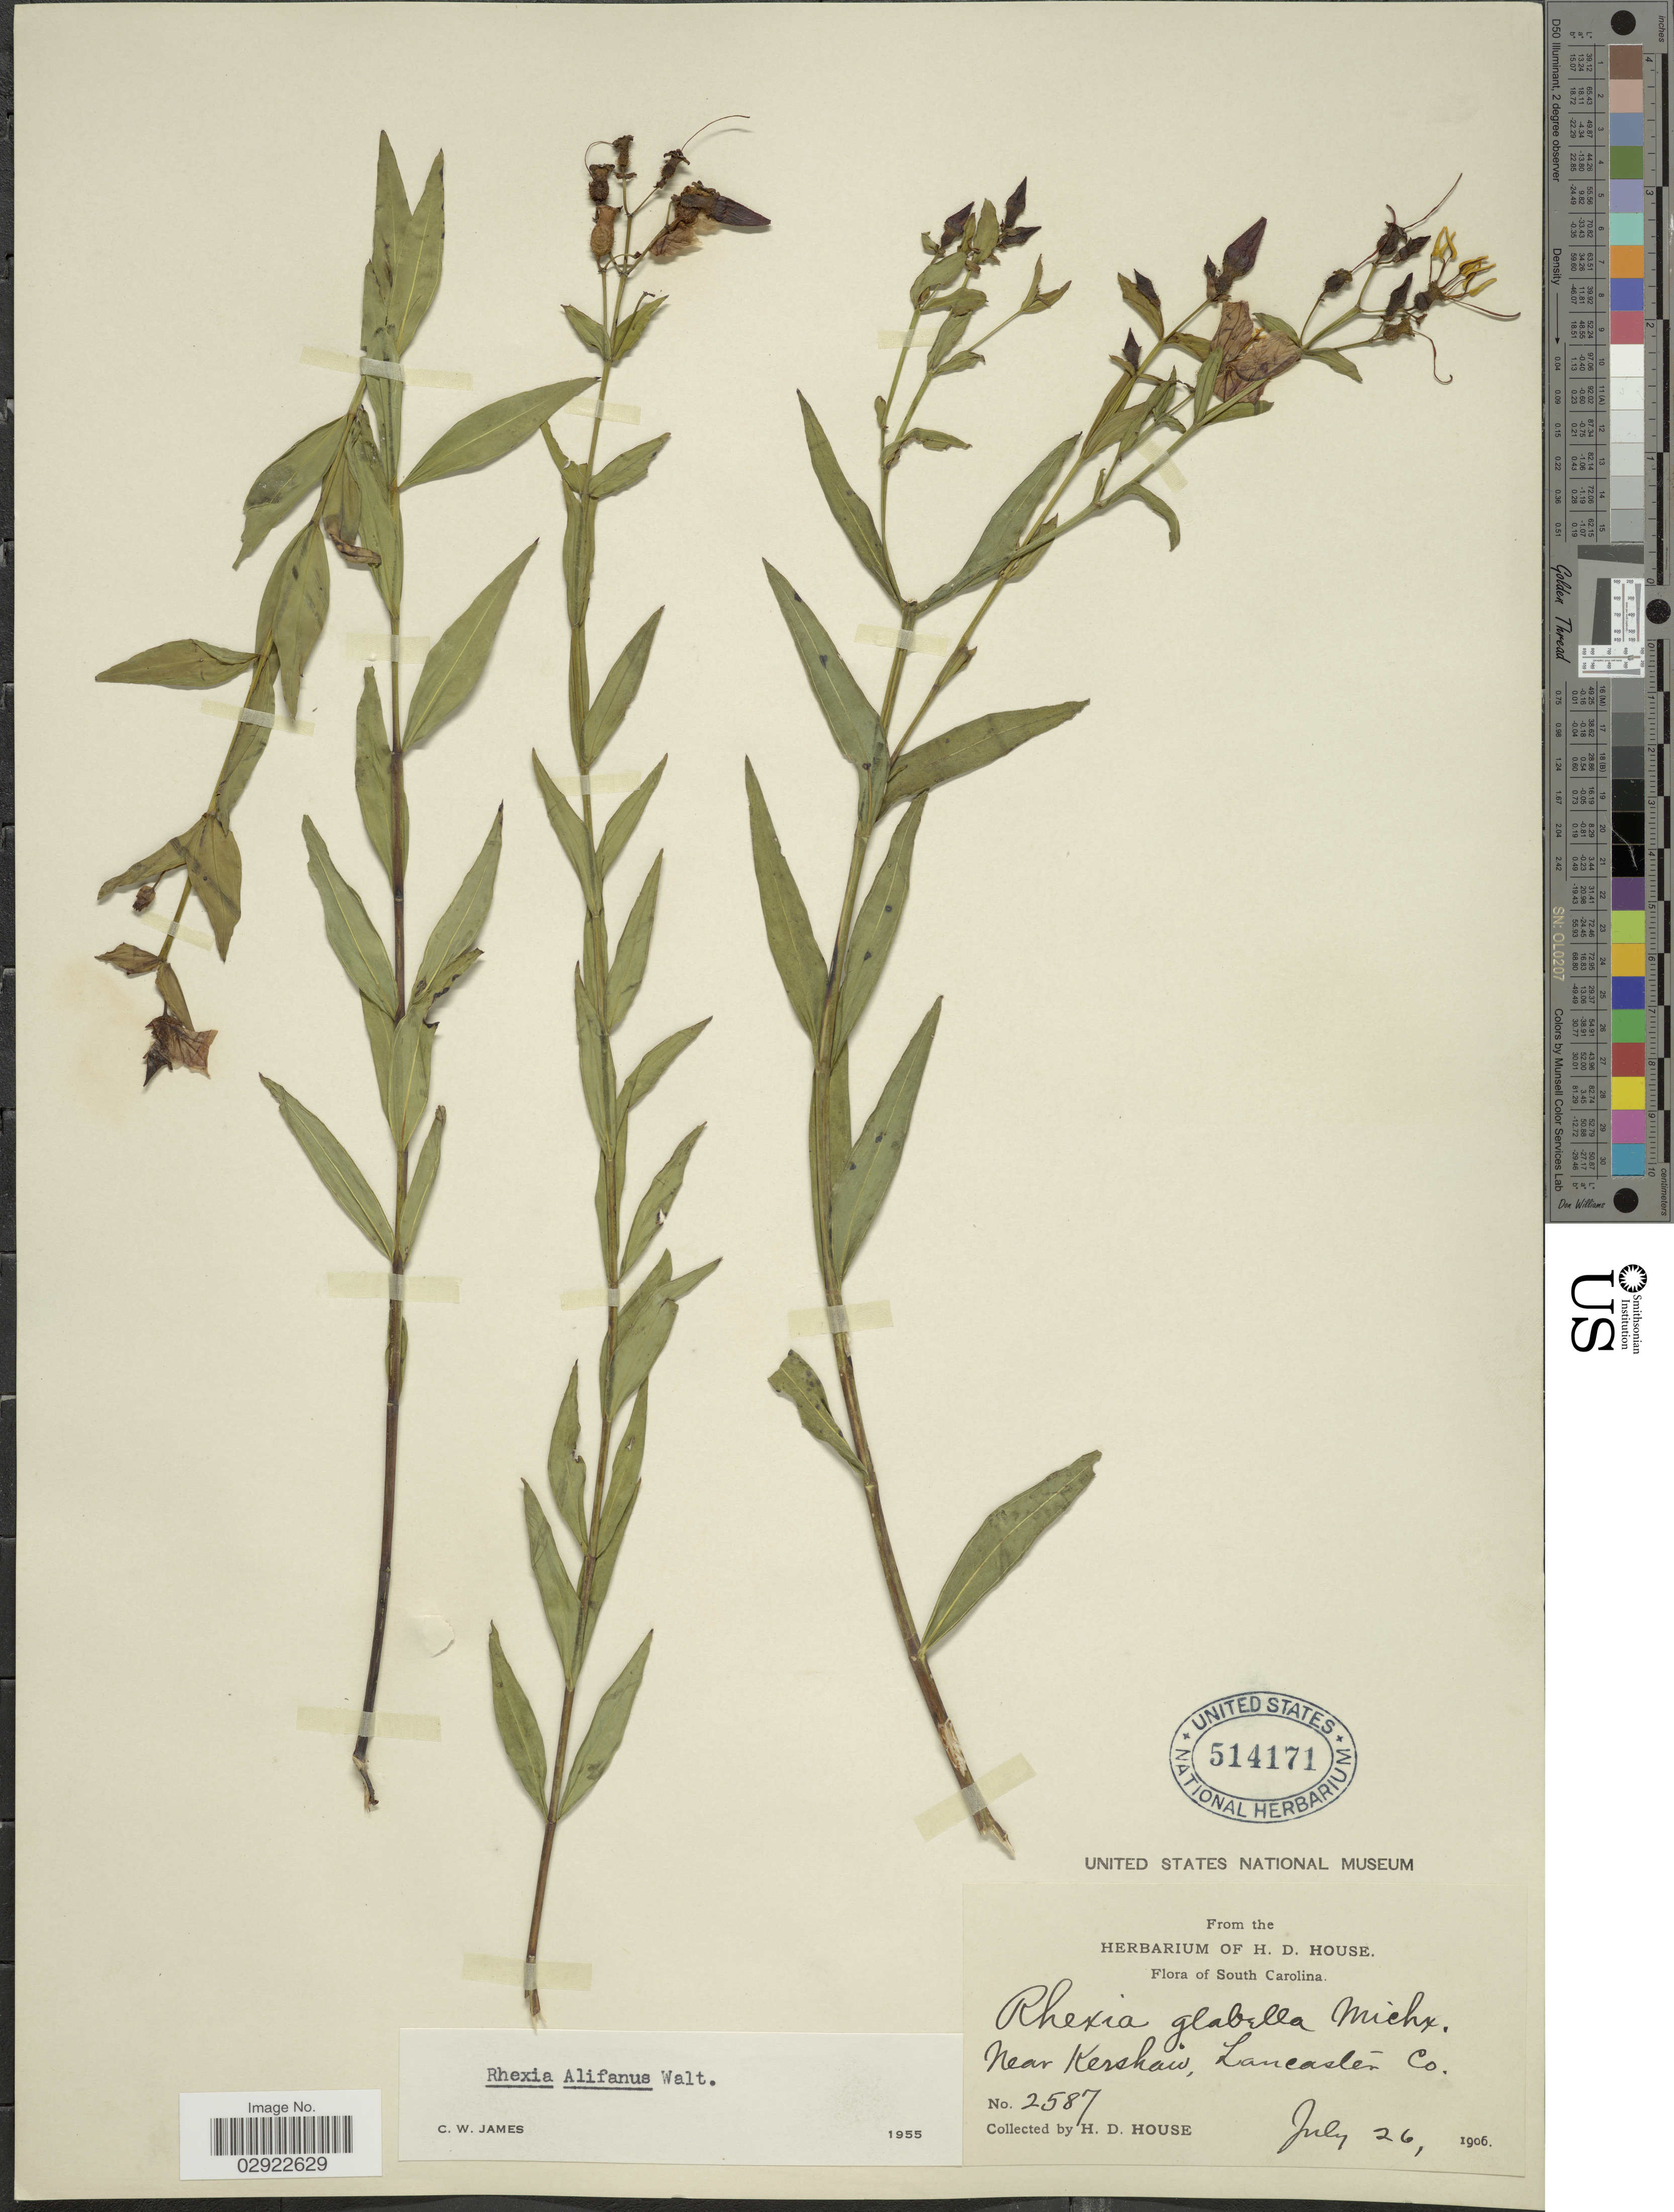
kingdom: Plantae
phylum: Tracheophyta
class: Magnoliopsida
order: Myrtales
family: Melastomataceae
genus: Rhexia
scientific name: Rhexia alifanus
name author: Walter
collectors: H. D. House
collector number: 2587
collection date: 1906-07-26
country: United States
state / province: South Carolina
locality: Near Kershaw, Lancaster Co.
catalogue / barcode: US 514171